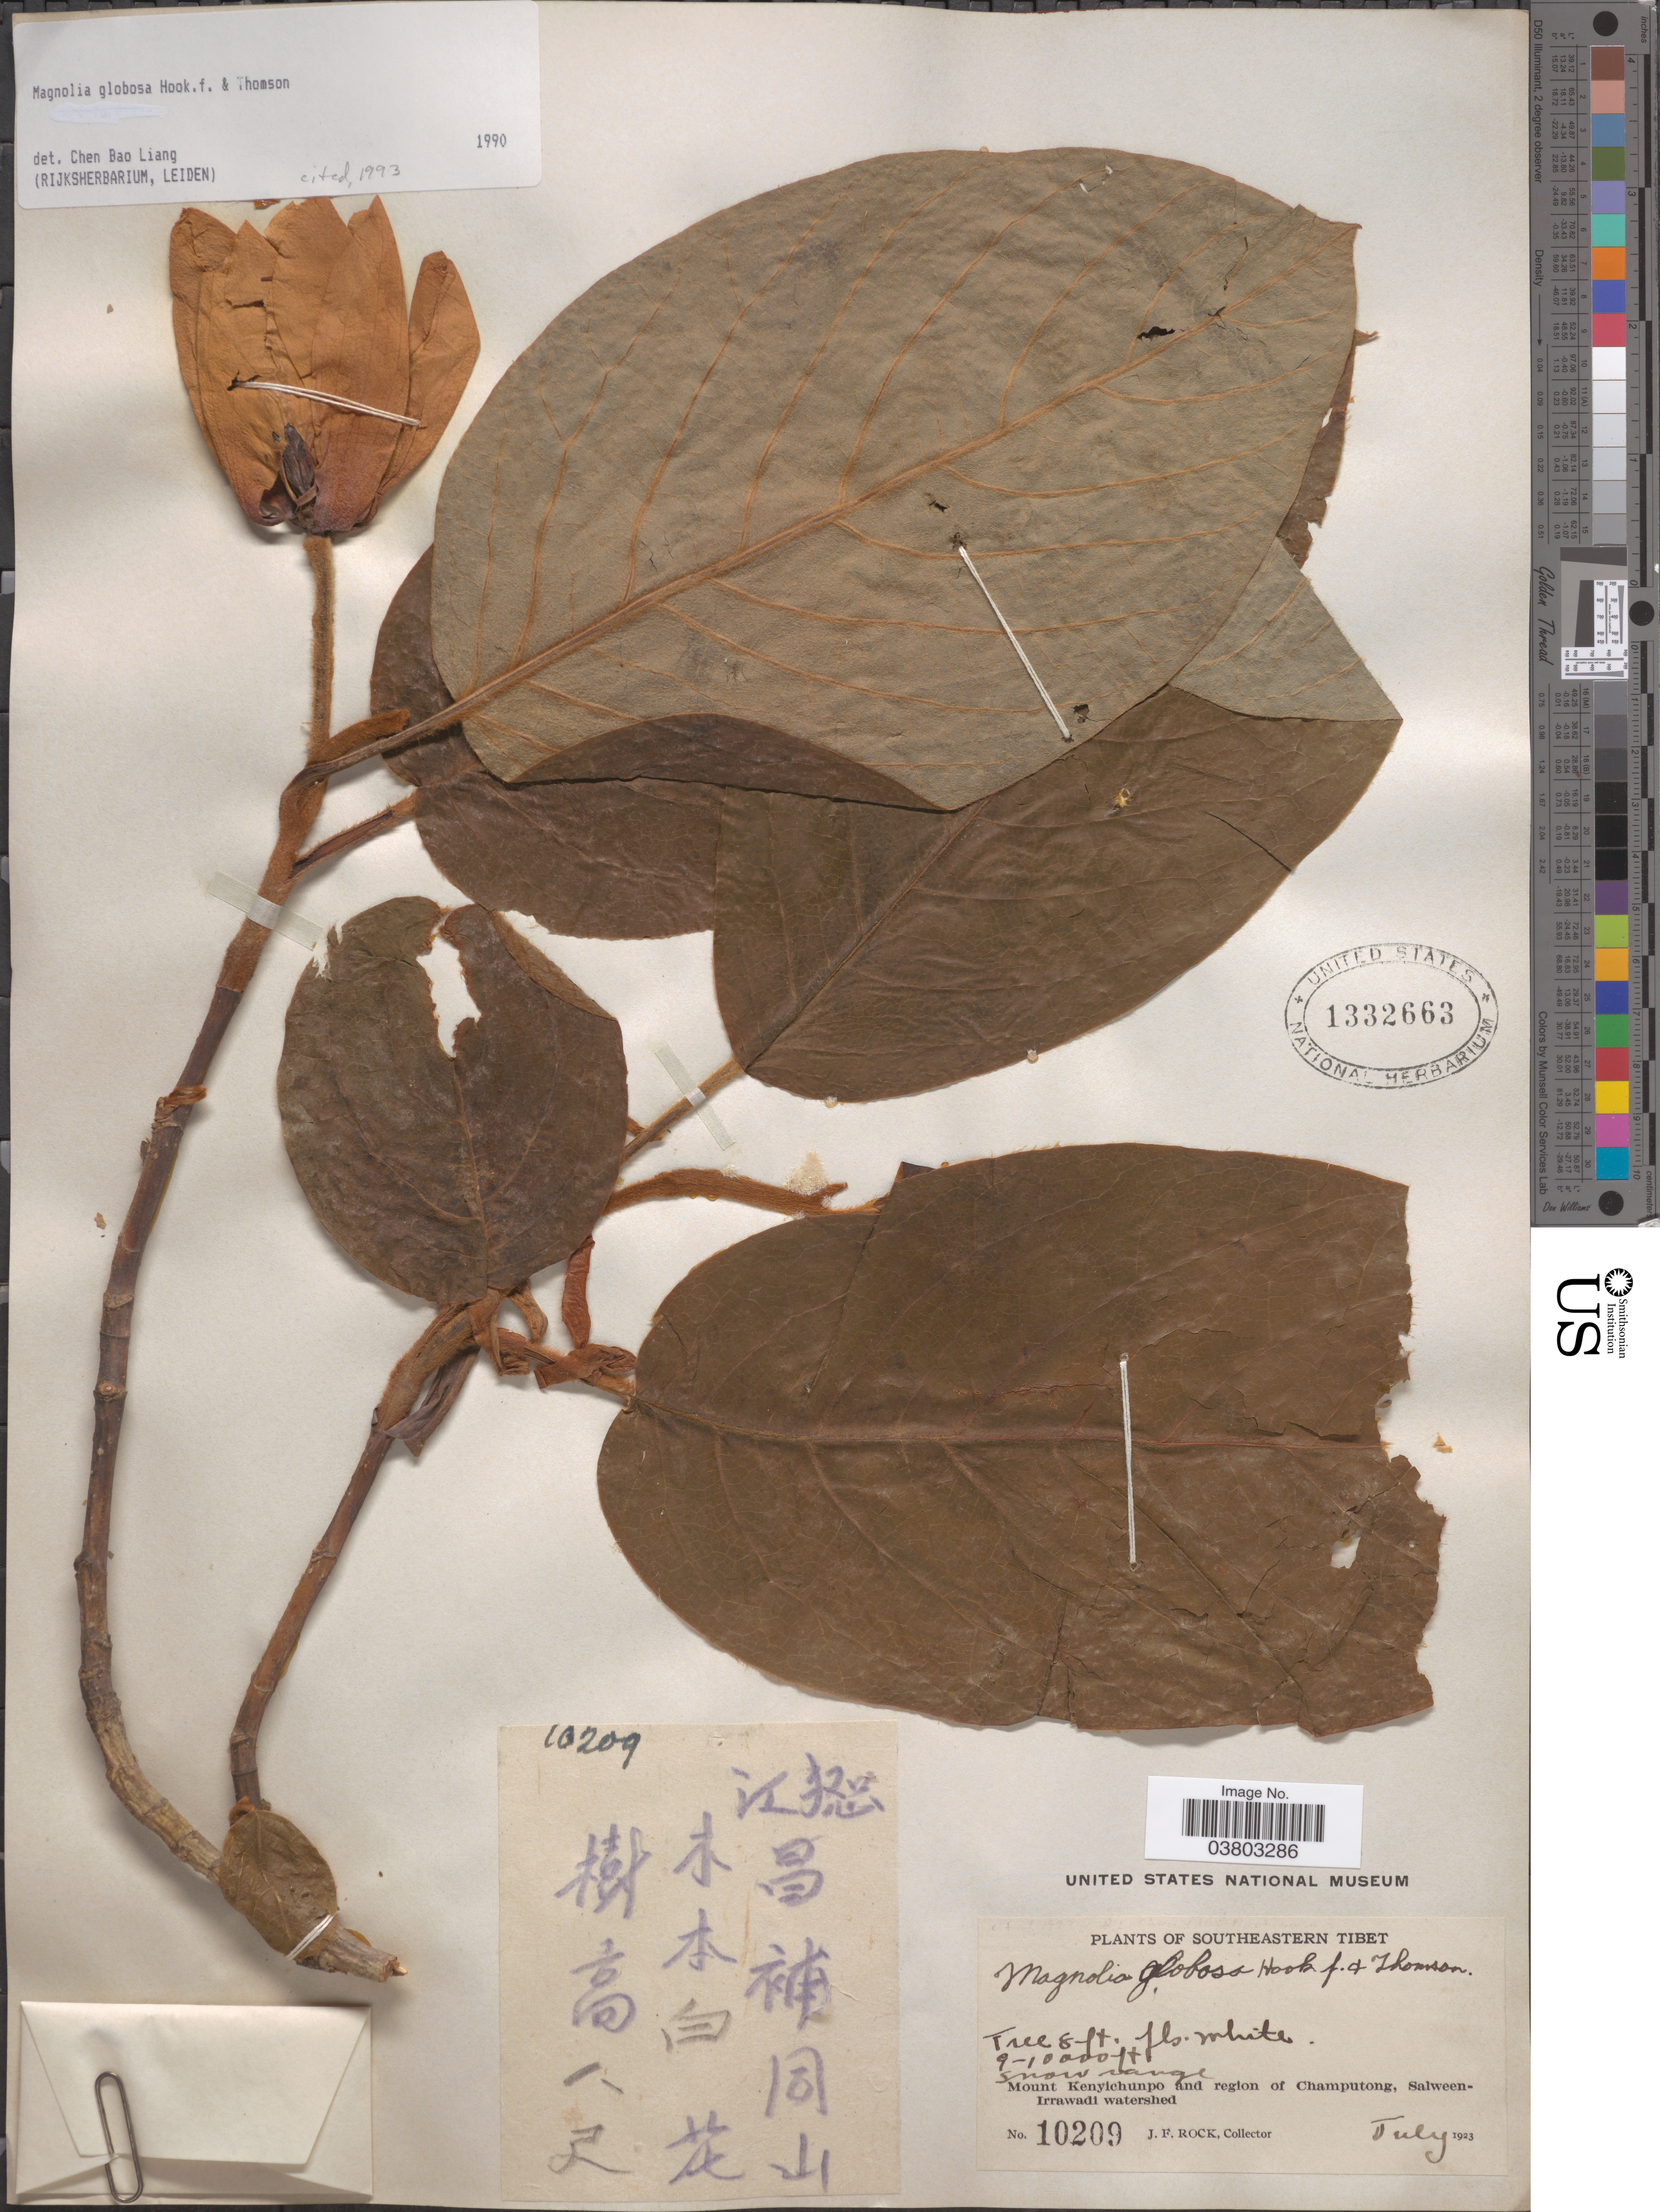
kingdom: Plantae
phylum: Tracheophyta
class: Magnoliopsida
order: Magnoliales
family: Magnoliaceae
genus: Magnolia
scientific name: Magnolia globosa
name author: Hook. f. & Thomson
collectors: J. Rock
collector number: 10209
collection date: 1923-07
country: China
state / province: Xizang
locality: Southeastern Tibet. Snow range. Mount Kenyichunpo and region of Champutong, Salween-Irrawadi watershed.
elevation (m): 2743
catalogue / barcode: US 1332663